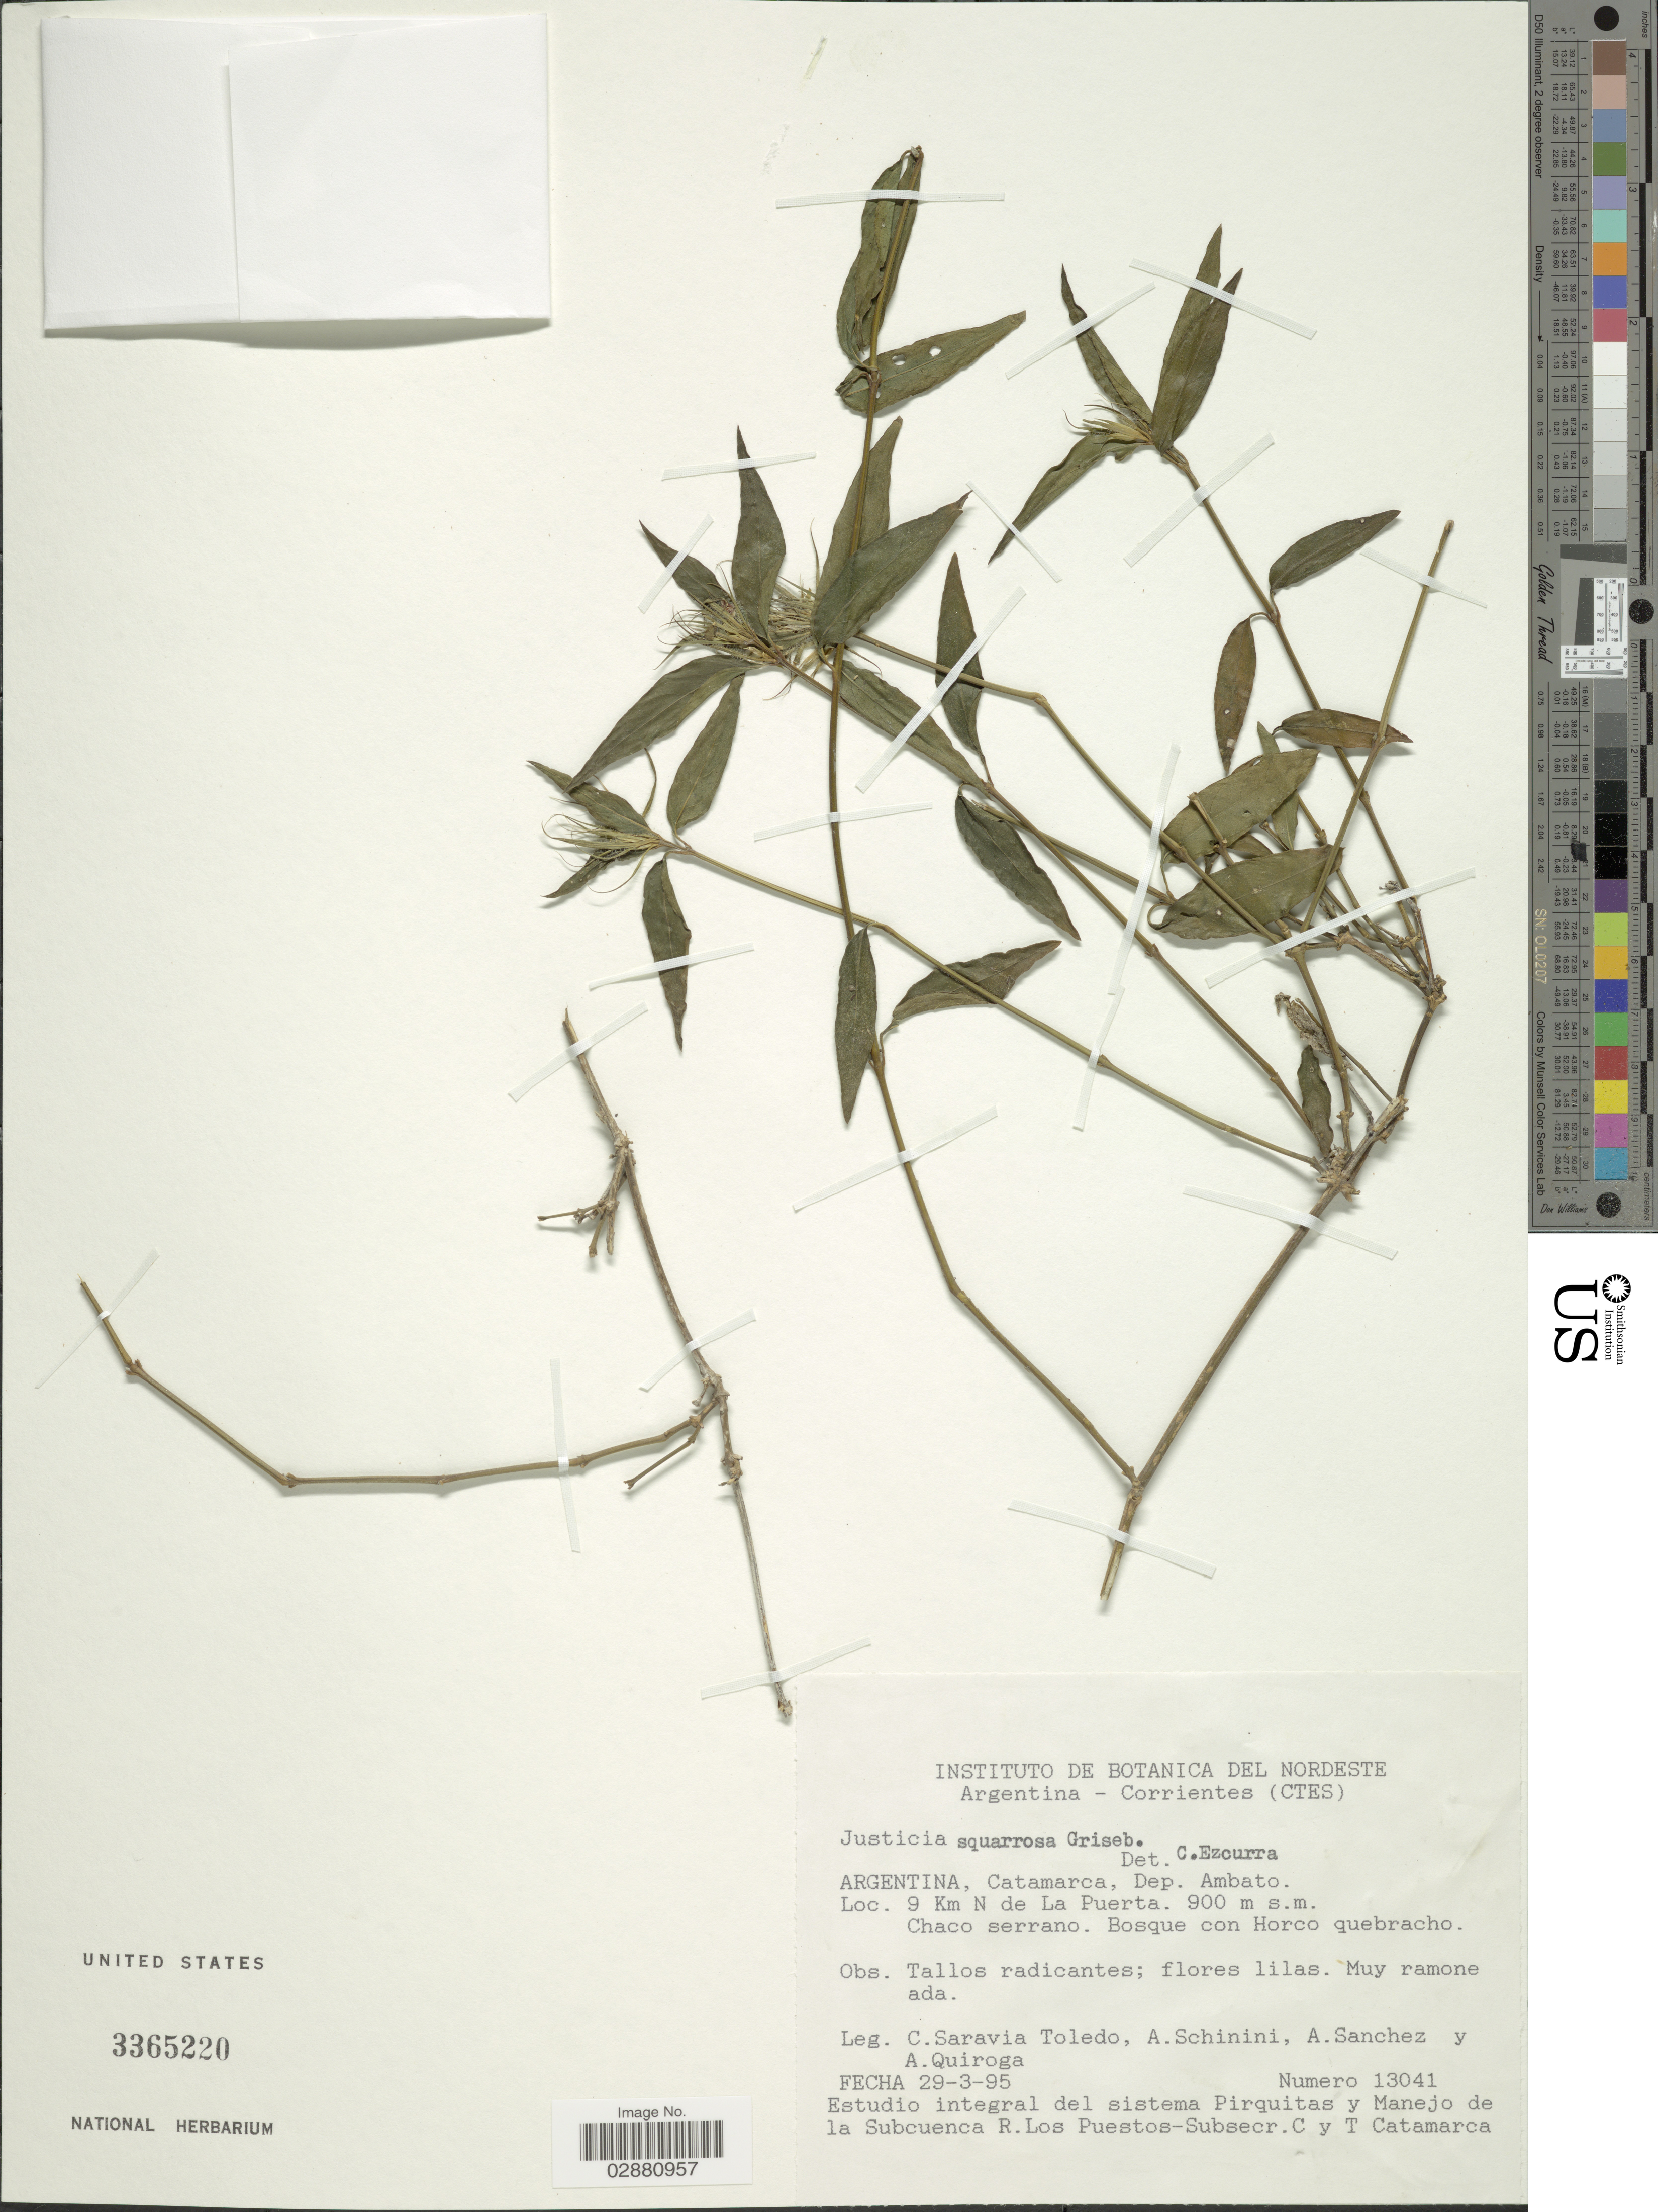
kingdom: Plantae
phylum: Tracheophyta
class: Magnoliopsida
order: Lamiales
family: Acanthaceae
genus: Justicia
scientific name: Justicia squarrosa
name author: Griseb.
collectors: C. Saravia T., A. Schinini, A. Sanchez & A. Quiroga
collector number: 13041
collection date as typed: Transcribed d/m/y: 29/3/95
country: Argentina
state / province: Corrientes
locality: Catamarca, Dep. Ambato. 9 Km N de La Puerta.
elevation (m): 900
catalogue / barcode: US 3365220